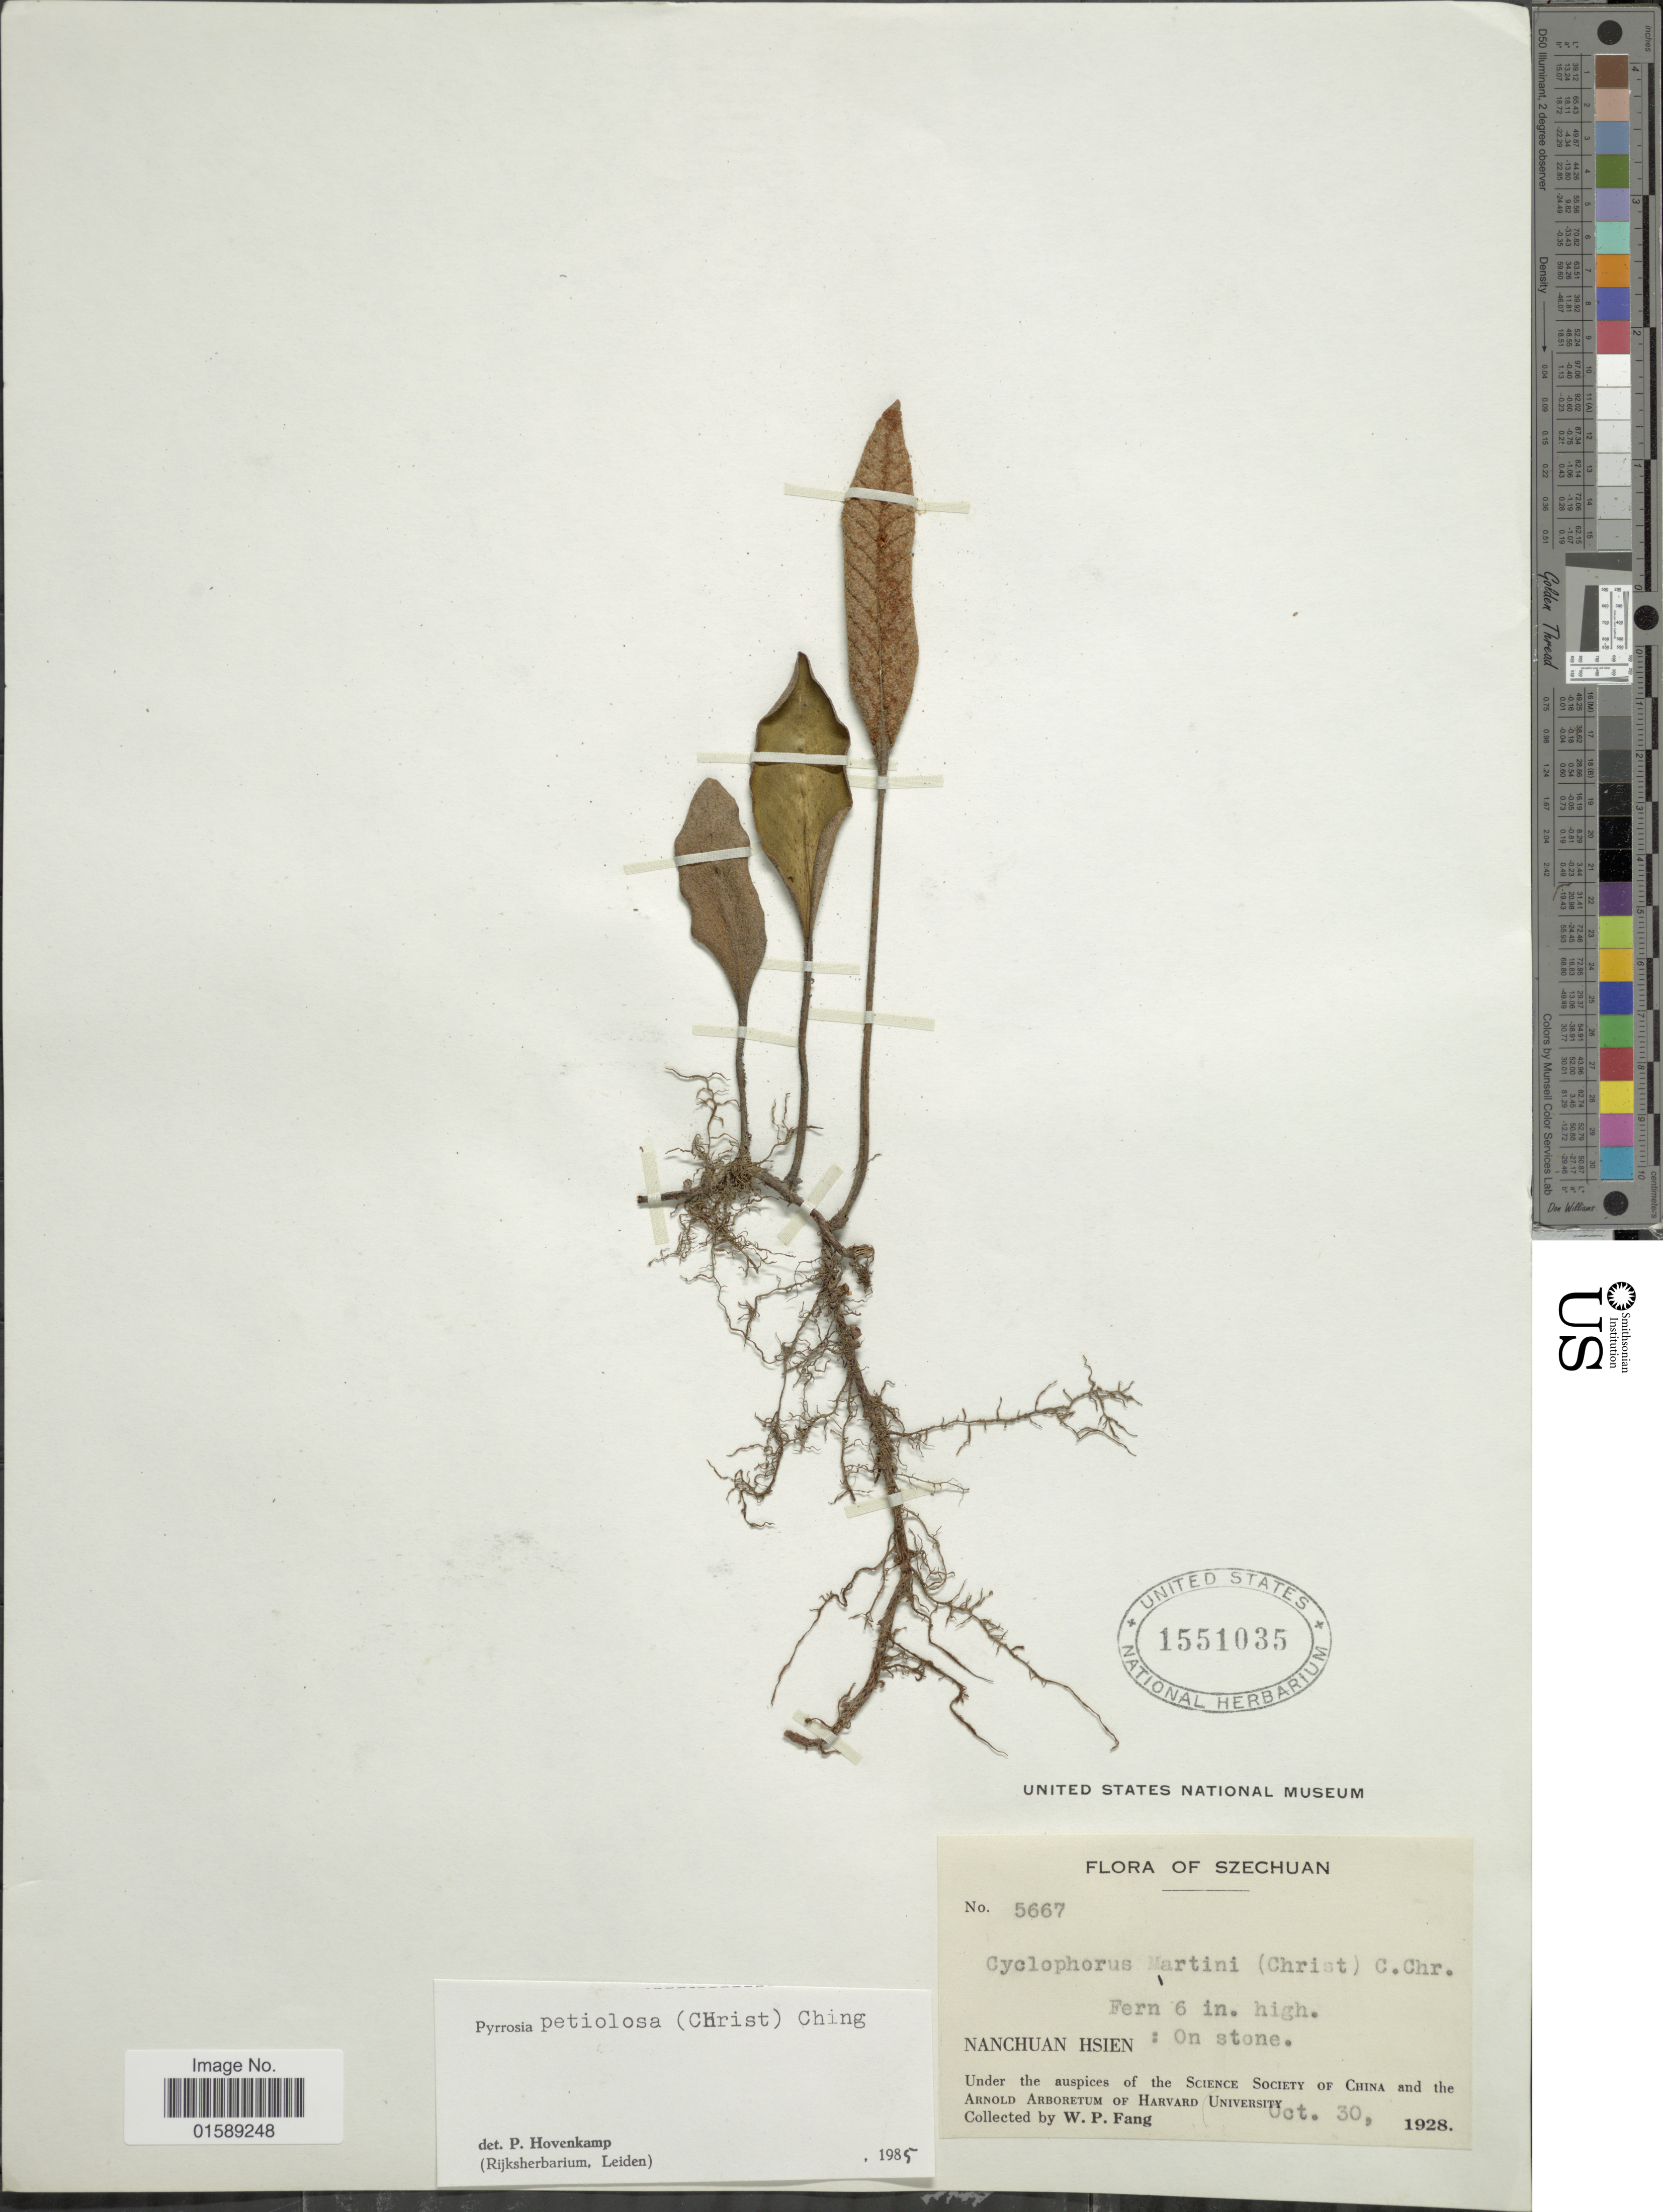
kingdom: Plantae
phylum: Tracheophyta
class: Polypodiopsida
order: Polypodiales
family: Polypodiaceae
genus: Pyrrosia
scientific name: Pyrrosia petiolosa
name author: (Christ) Ching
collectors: W. P. Fang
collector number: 5667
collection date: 1928-10-30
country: China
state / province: Sichuan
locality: Szechuan, Nanchuan Hsien.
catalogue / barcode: US 1551035